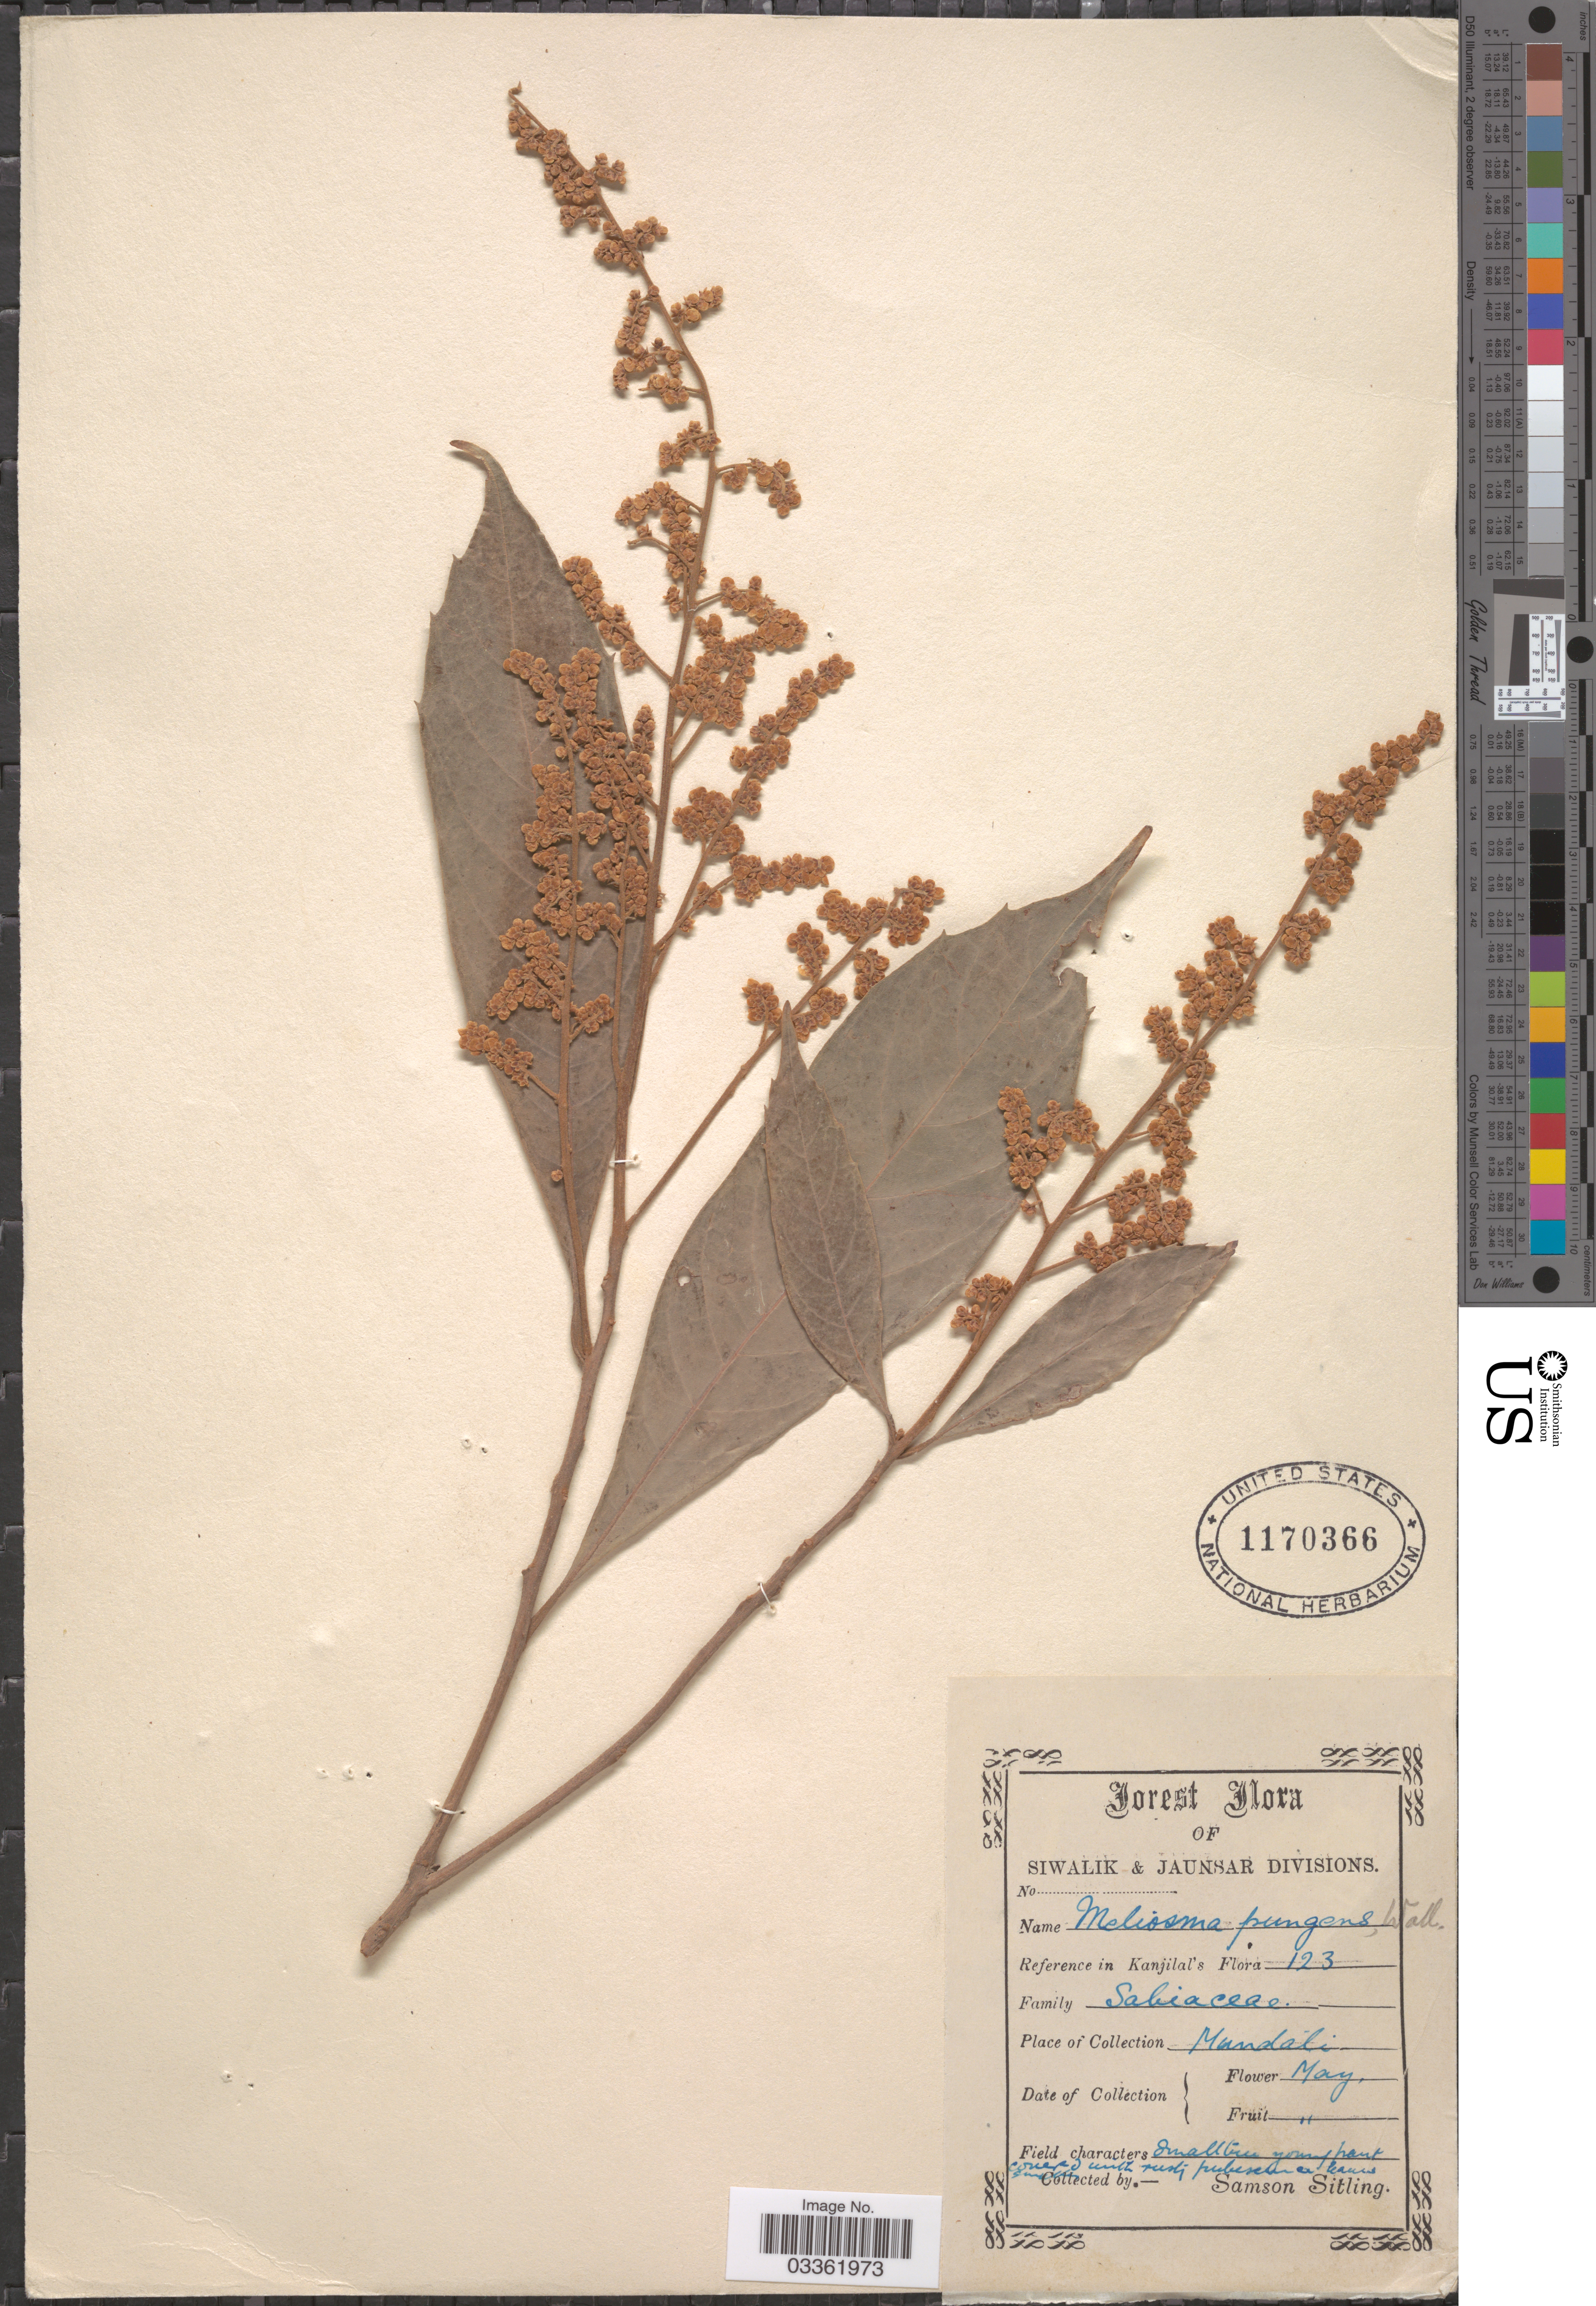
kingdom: Plantae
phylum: Tracheophyta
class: Magnoliopsida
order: Proteales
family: Sabiaceae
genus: Meliosma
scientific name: Meliosma yunnanensis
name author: Franch.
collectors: S. Sitling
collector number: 123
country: India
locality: Siwalik & Jaunsar Division, Mandali.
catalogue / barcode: US 1170366